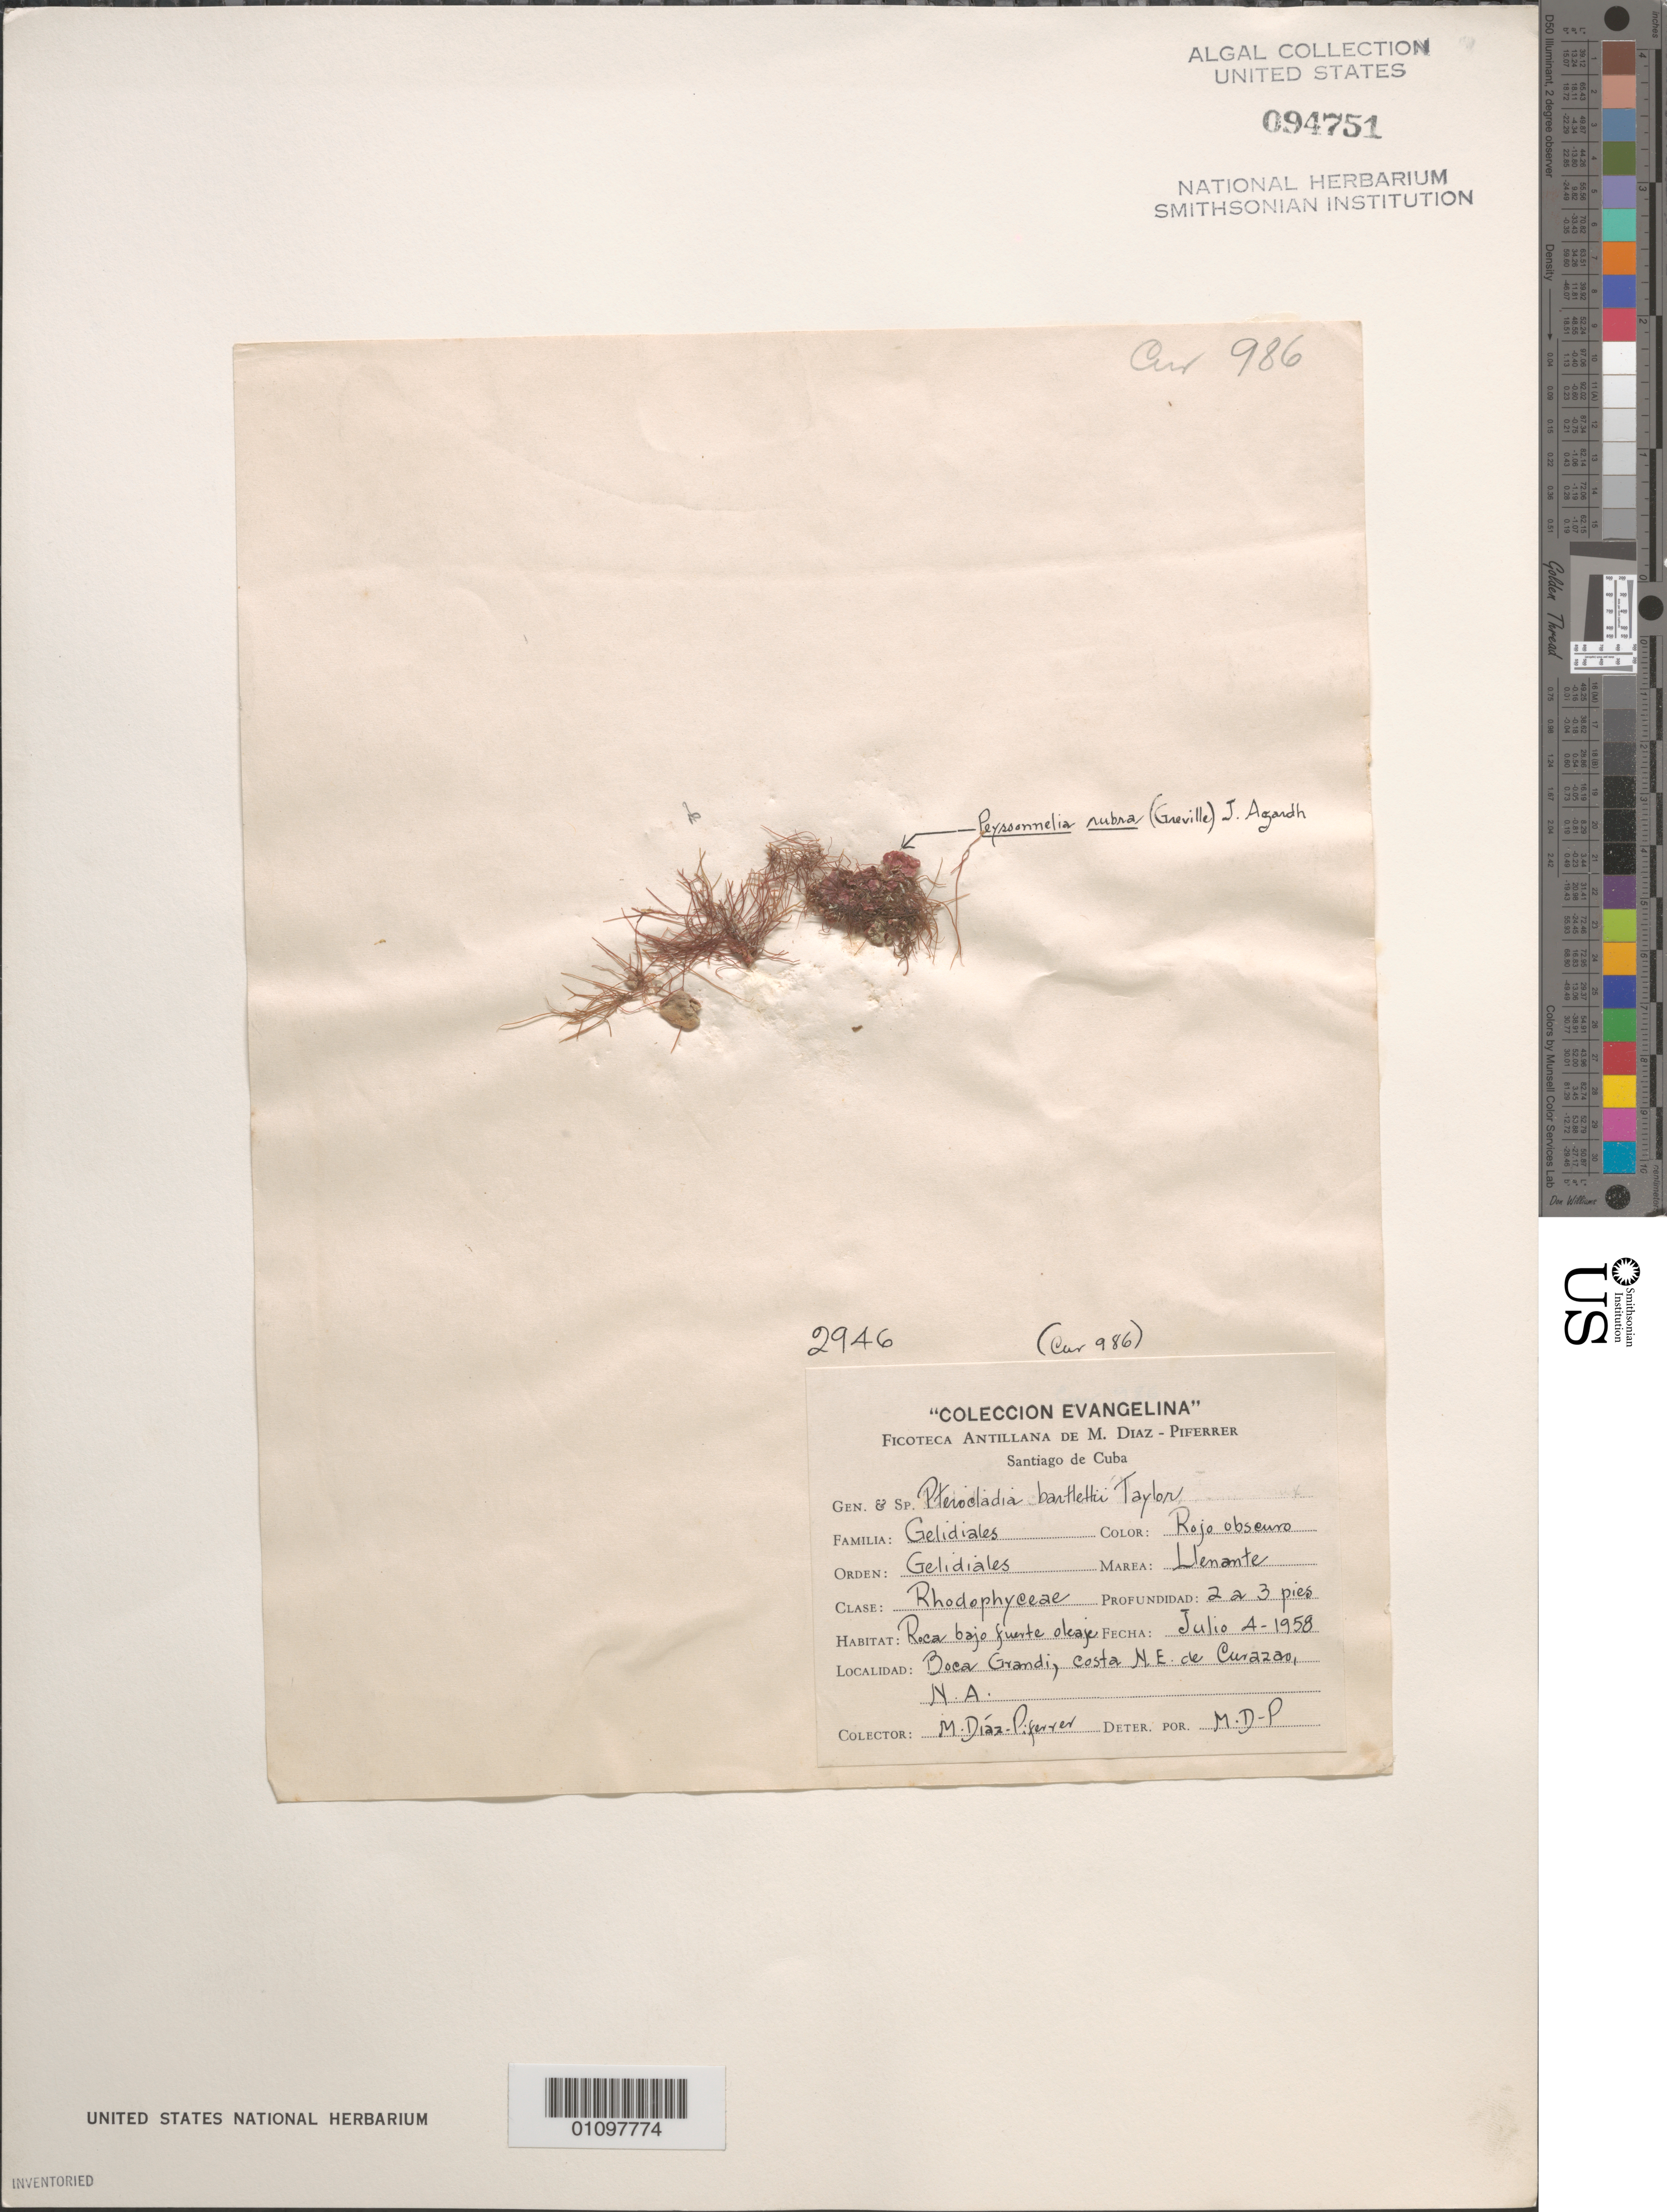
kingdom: Plantae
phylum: Rhodophyta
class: Florideophyceae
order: Gelidiales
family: Pterocladiaceae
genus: Pterocladiella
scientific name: Pterocladiella bartlettii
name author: (W.R. Taylor) Santelices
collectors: M. Diaz-Piferrer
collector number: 2946 & CUR. 986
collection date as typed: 04 Jul 1958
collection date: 1958-07-04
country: Curaçao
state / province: ABC Islands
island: Curaçao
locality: Boca Grandi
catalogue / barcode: US 94751